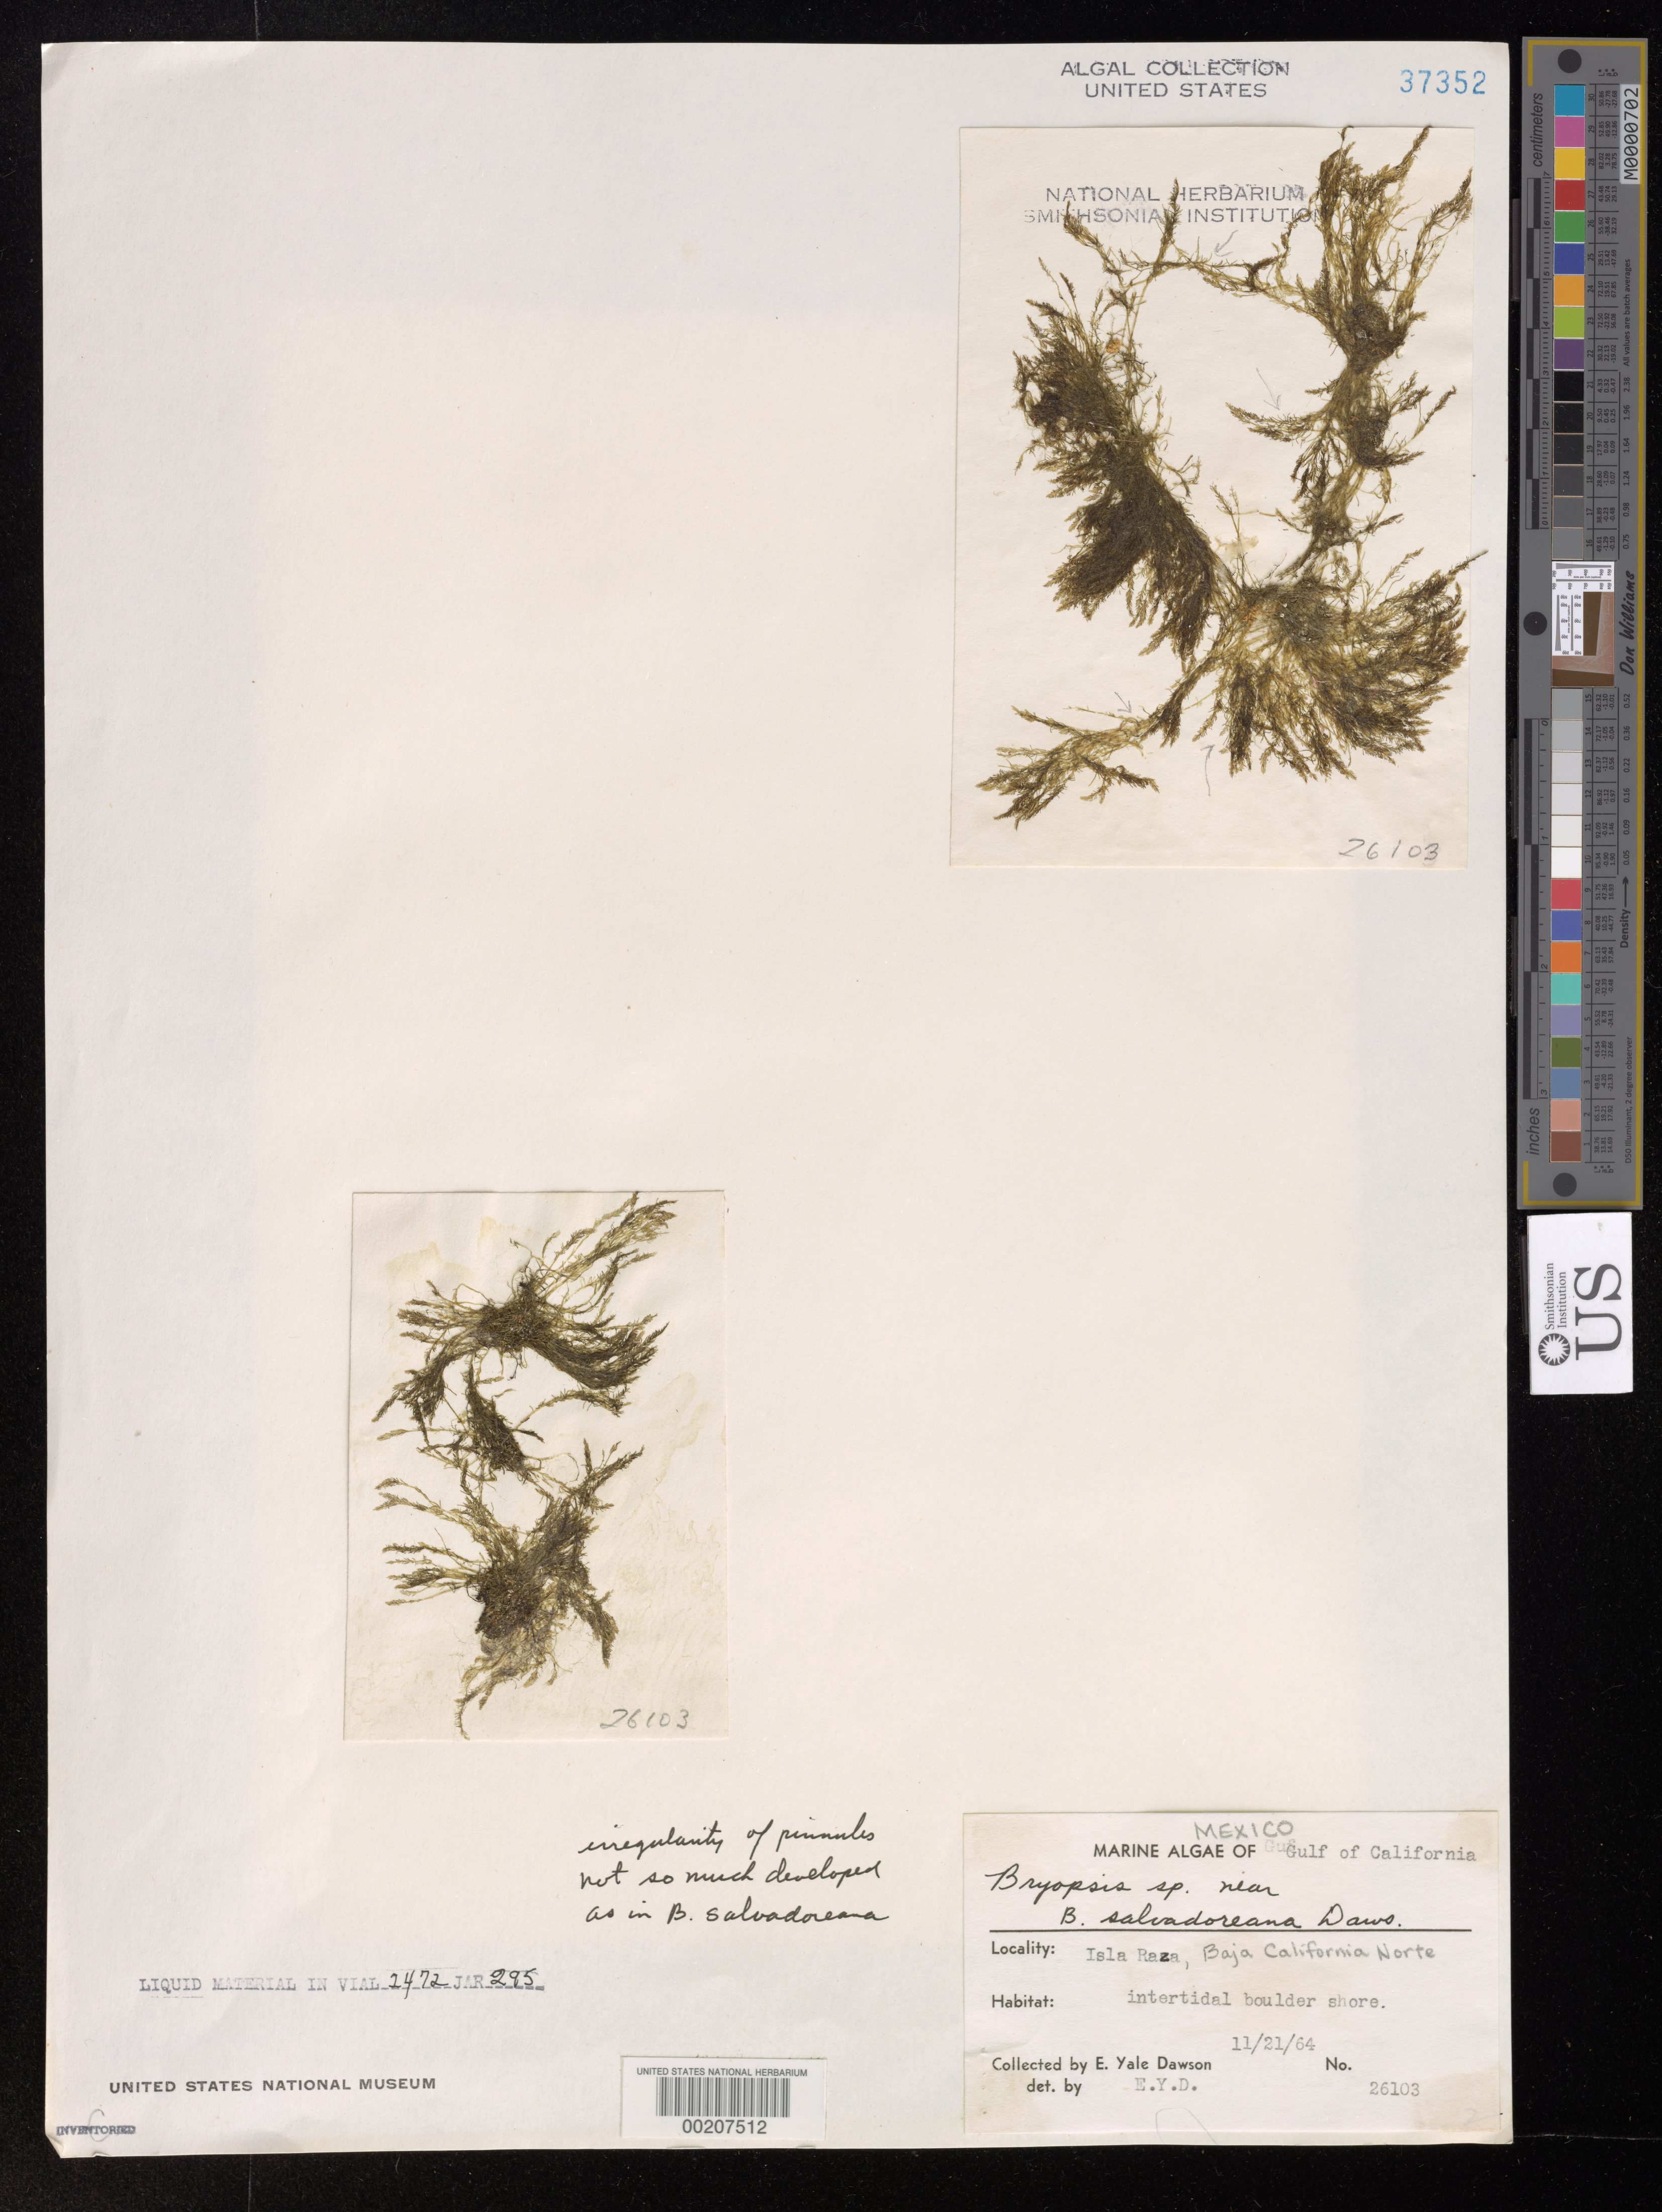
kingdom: Plantae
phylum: Chlorophyta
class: Ulvophyceae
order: Bryopsidales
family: Bryopsidaceae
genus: Bryopsis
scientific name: Bryopsis salvadoreana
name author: E.Y. Dawson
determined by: Dawson, E. Y.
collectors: E. Y. Dawson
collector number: EYD 26103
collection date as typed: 21 Nov 1964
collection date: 1964-11-21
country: Mexico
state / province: Baja California Norte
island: Isla Raza (Isla Rasa)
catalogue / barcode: US 37352